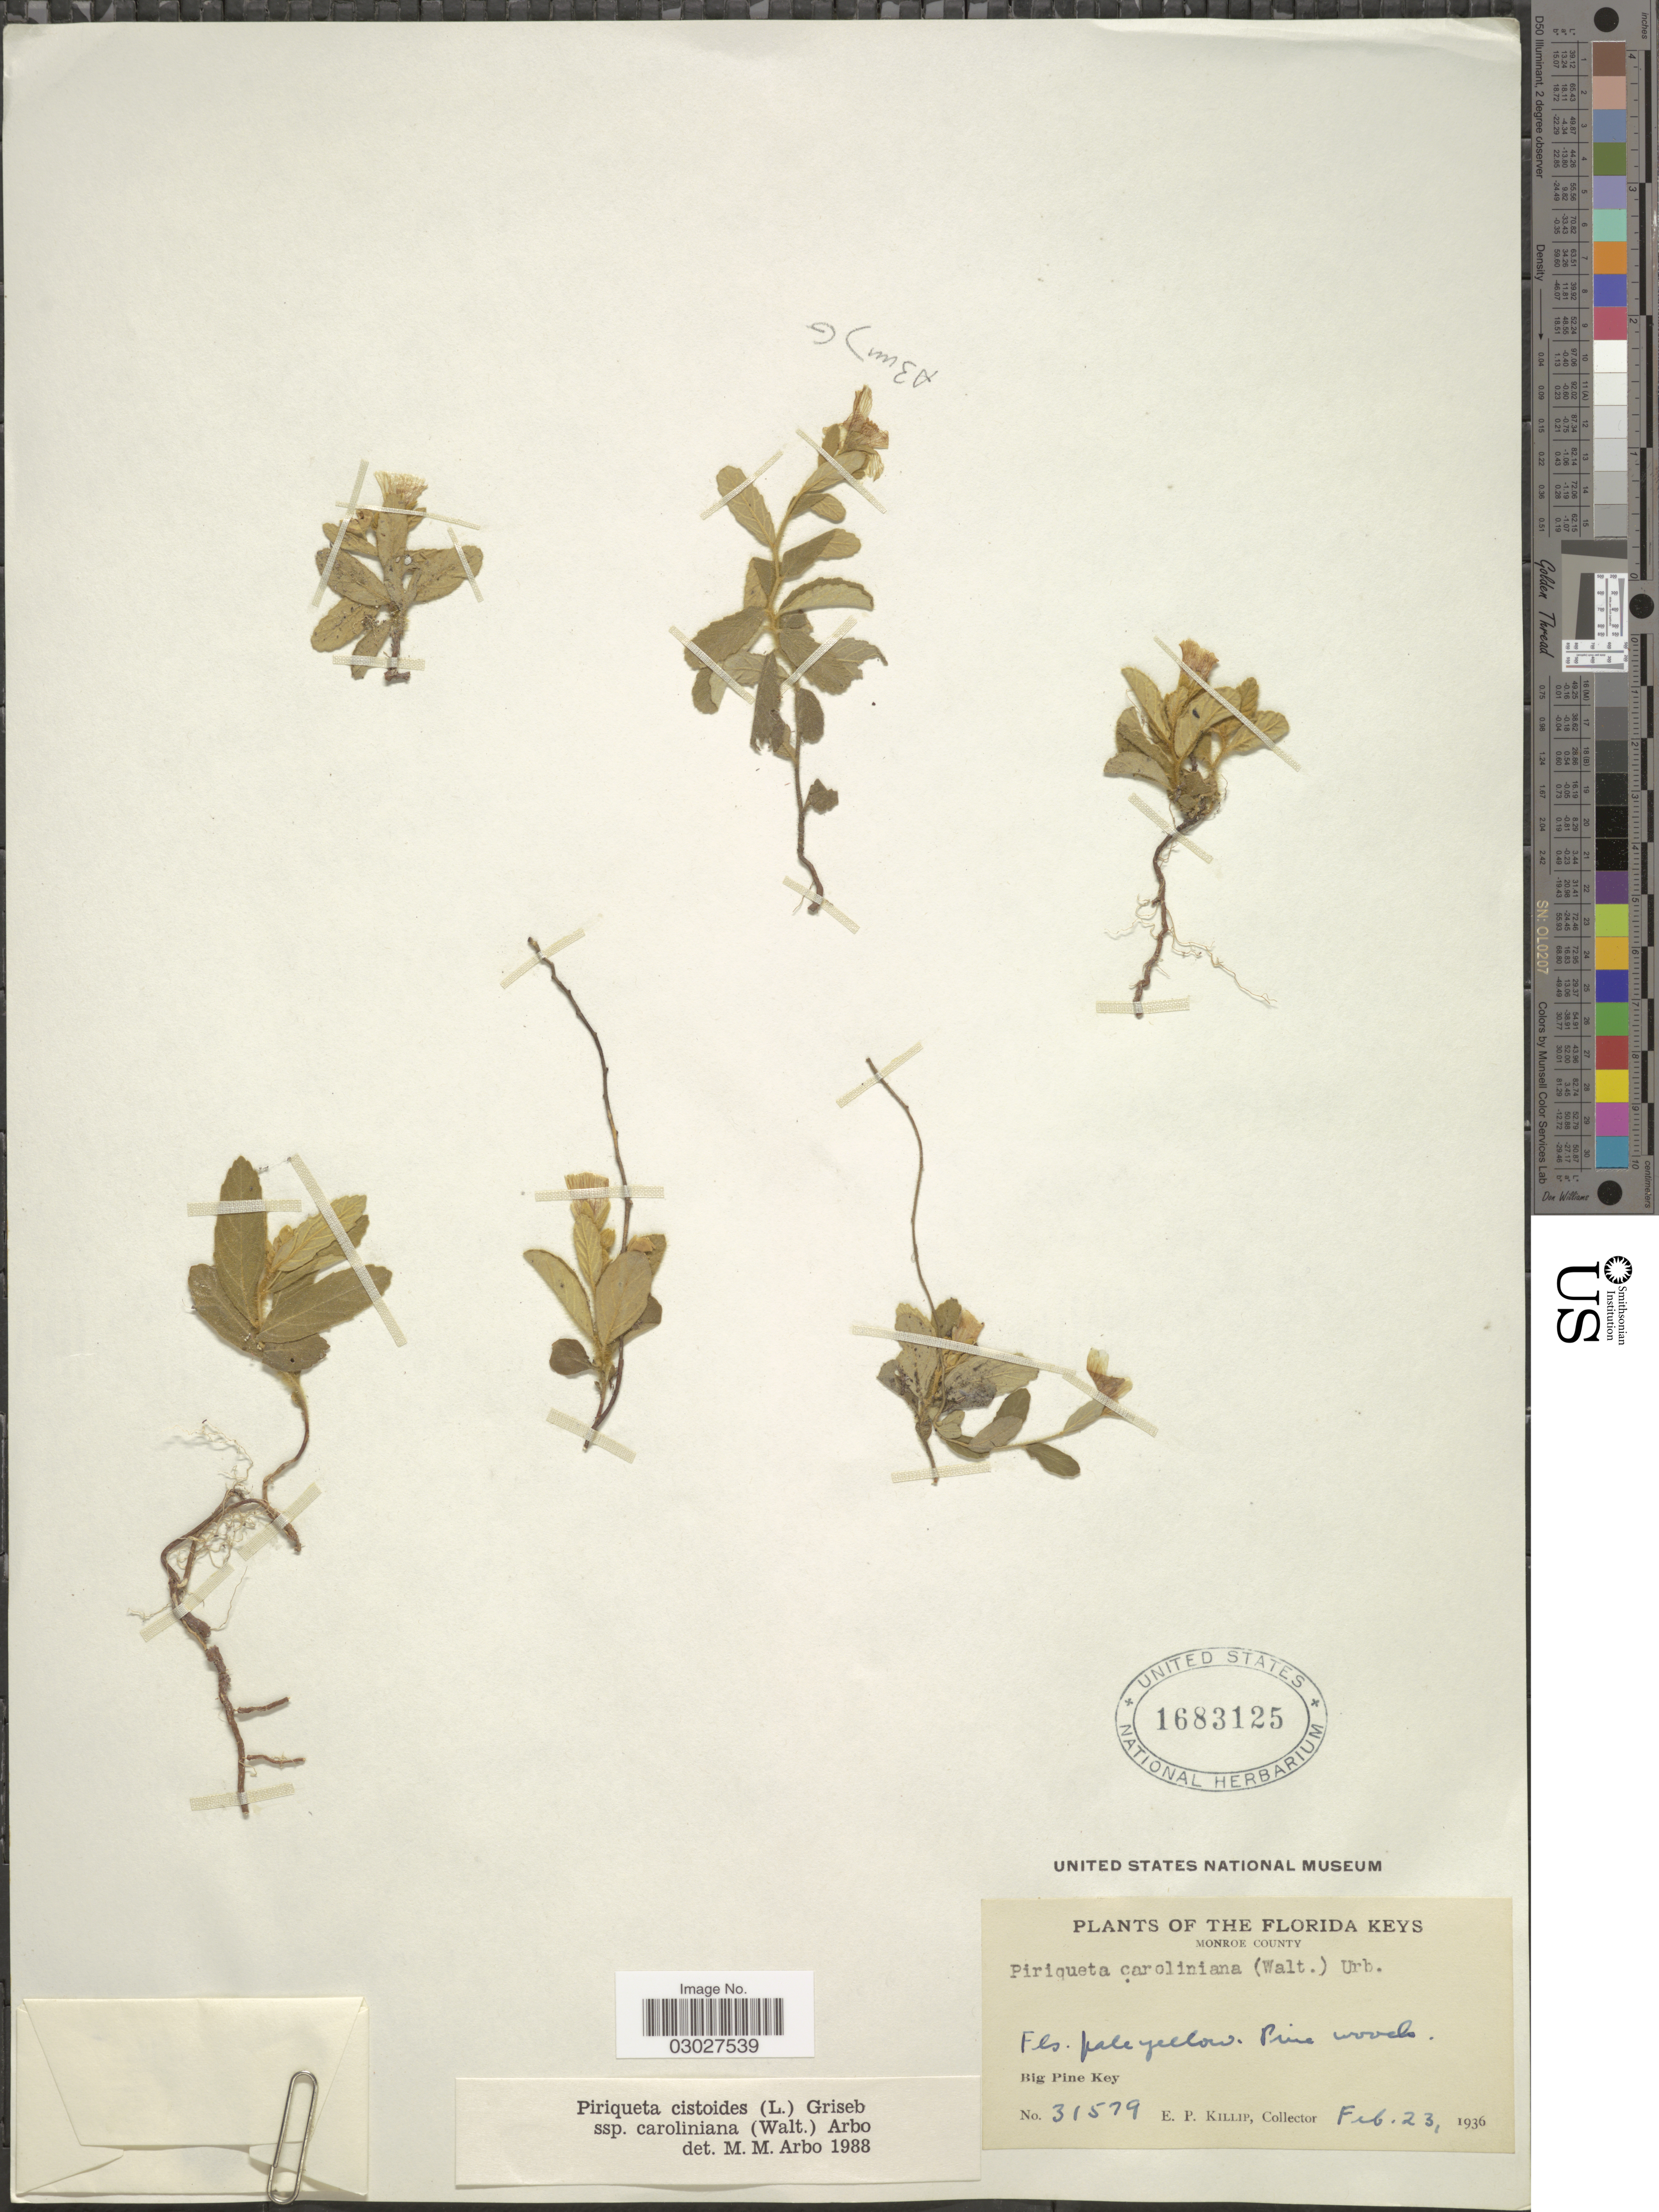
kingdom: Plantae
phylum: Tracheophyta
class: Magnoliopsida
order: Malpighiales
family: Turneraceae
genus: Piriqueta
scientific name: Piriqueta cistoides subsp. caroliniana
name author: (Walter) Arbo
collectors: E. P. Killip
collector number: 31579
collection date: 1936-02-23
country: United States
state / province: Florida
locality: The Florida Keys. Monroe County. Big Pine Key.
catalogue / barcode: US 1683125